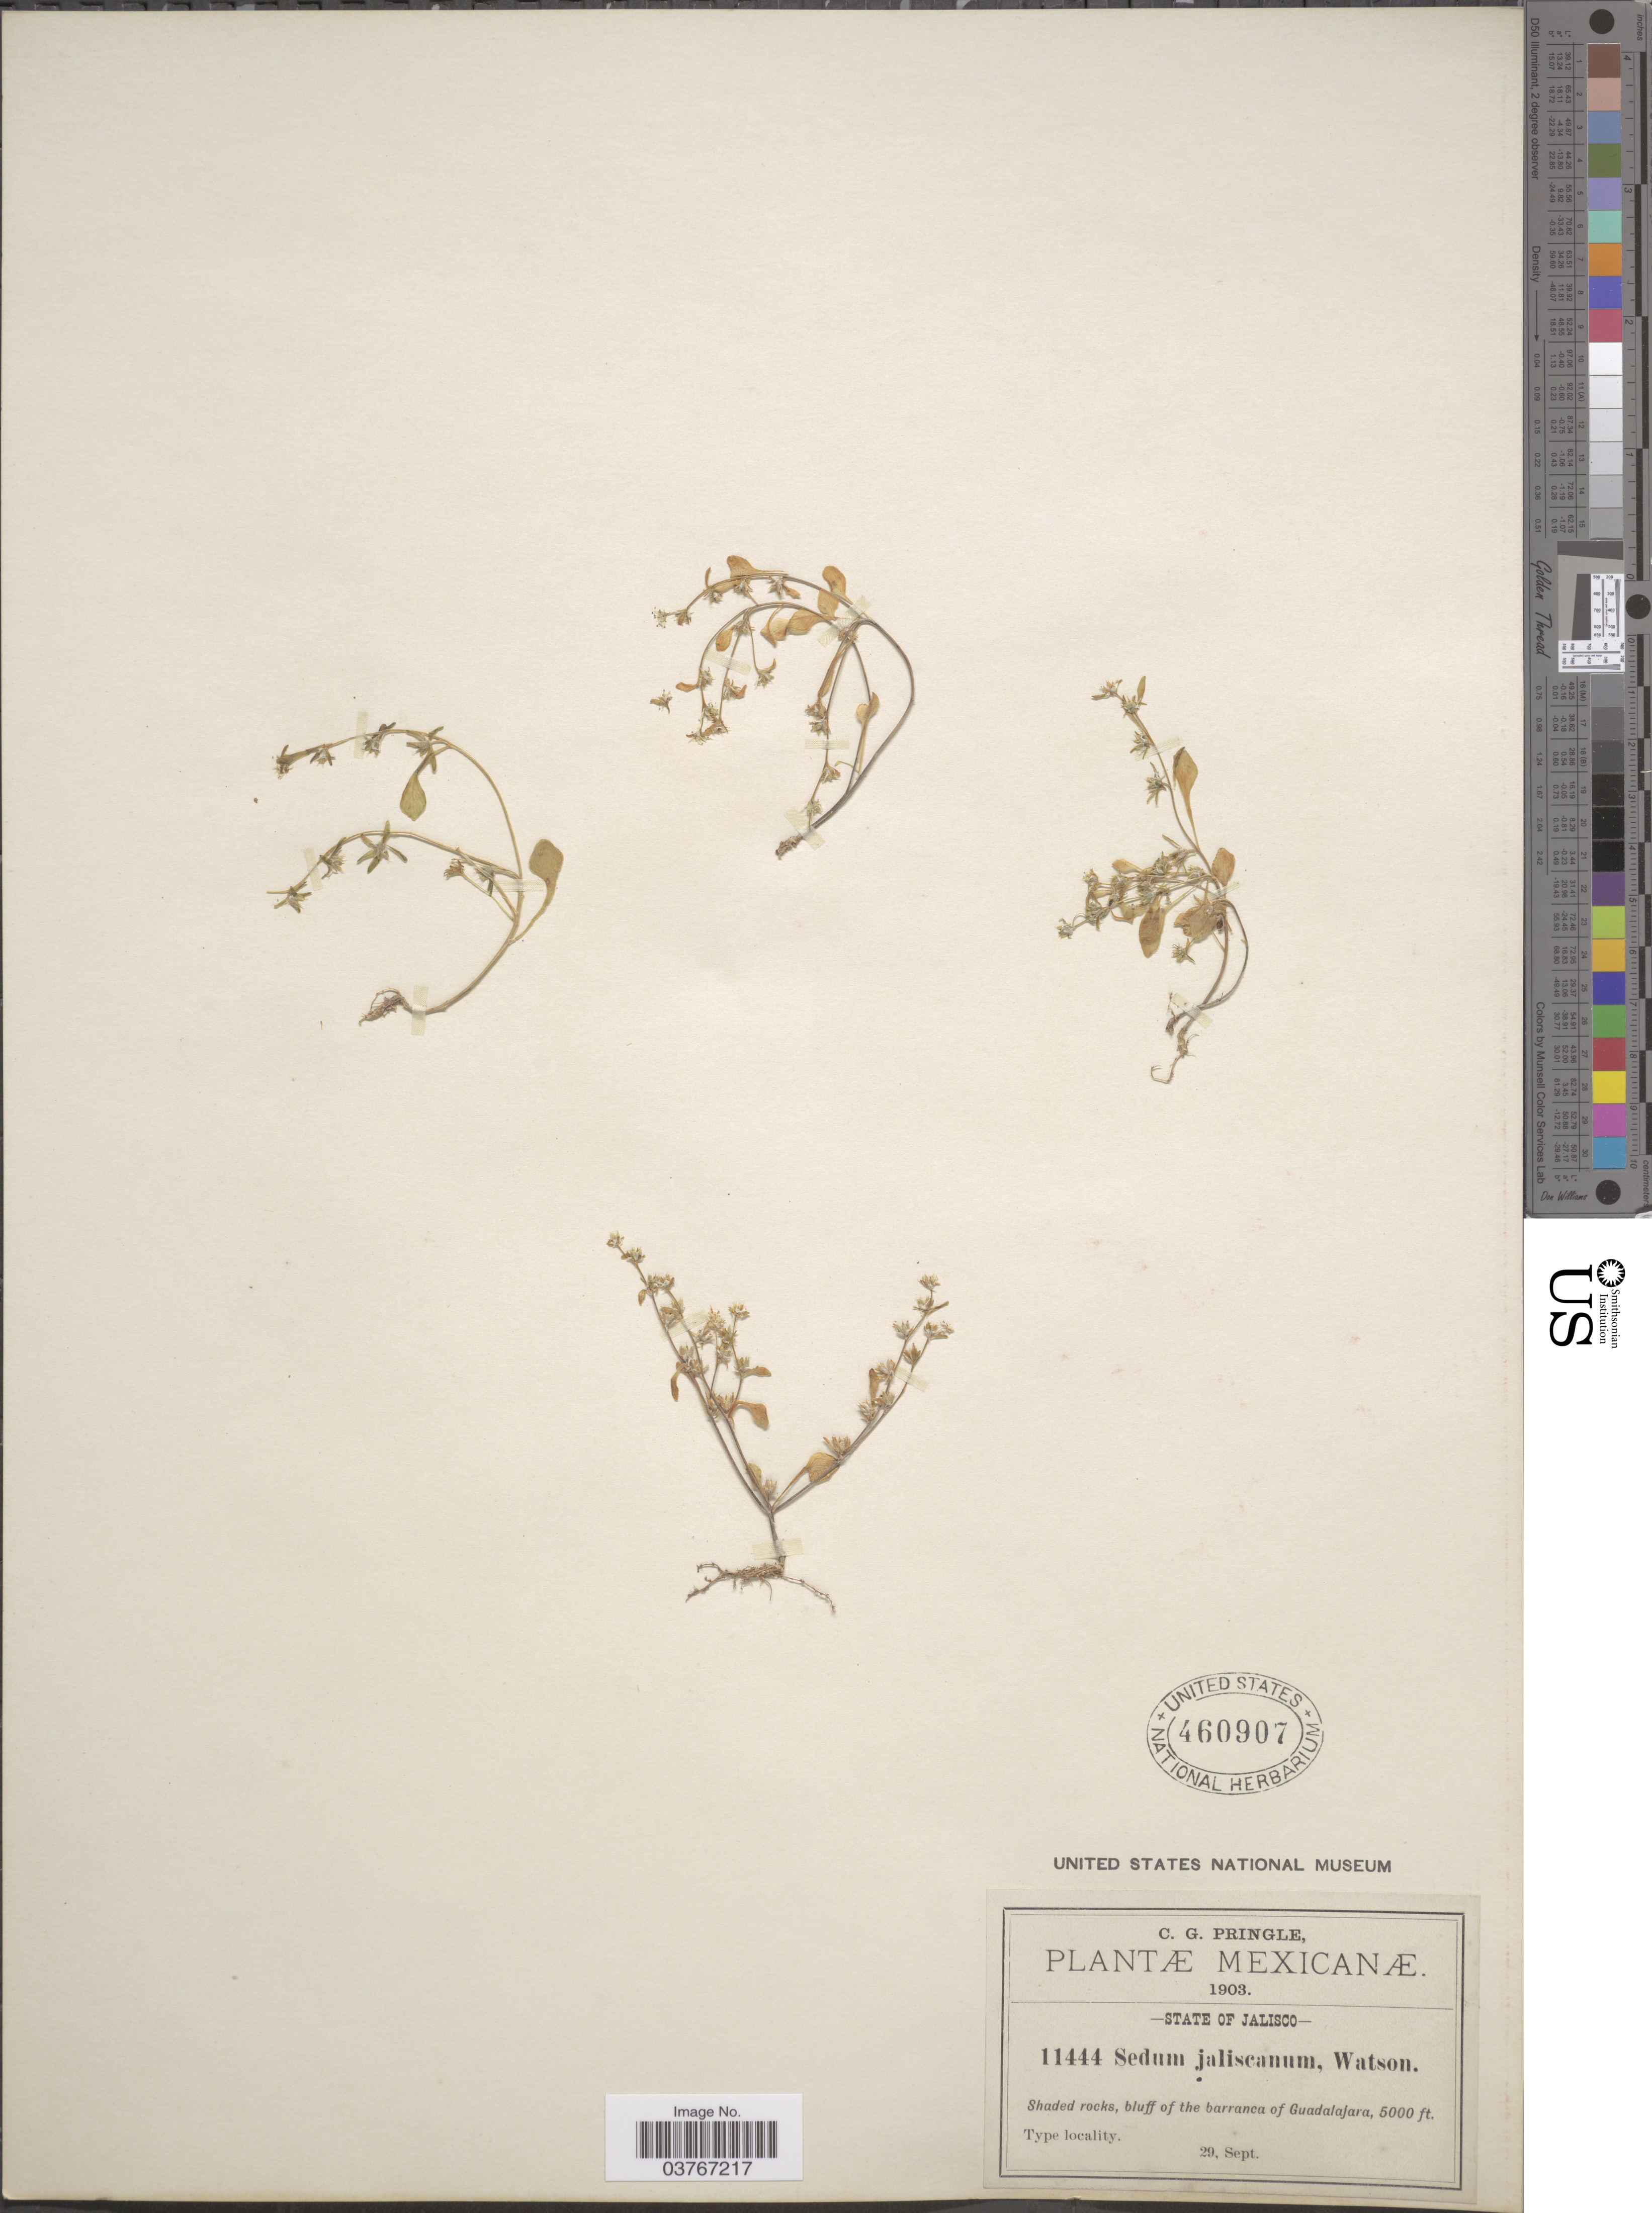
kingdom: Plantae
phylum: Tracheophyta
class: Magnoliopsida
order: Saxifragales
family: Crassulaceae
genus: Sedum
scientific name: Sedum jaliscanum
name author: S. Watson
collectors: C. G. Pringle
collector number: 11444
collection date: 1903-09-29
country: Mexico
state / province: Jalisco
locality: Shaded rocks, bluff of the barranca of Guadalajara.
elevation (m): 1524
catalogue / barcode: US 460907